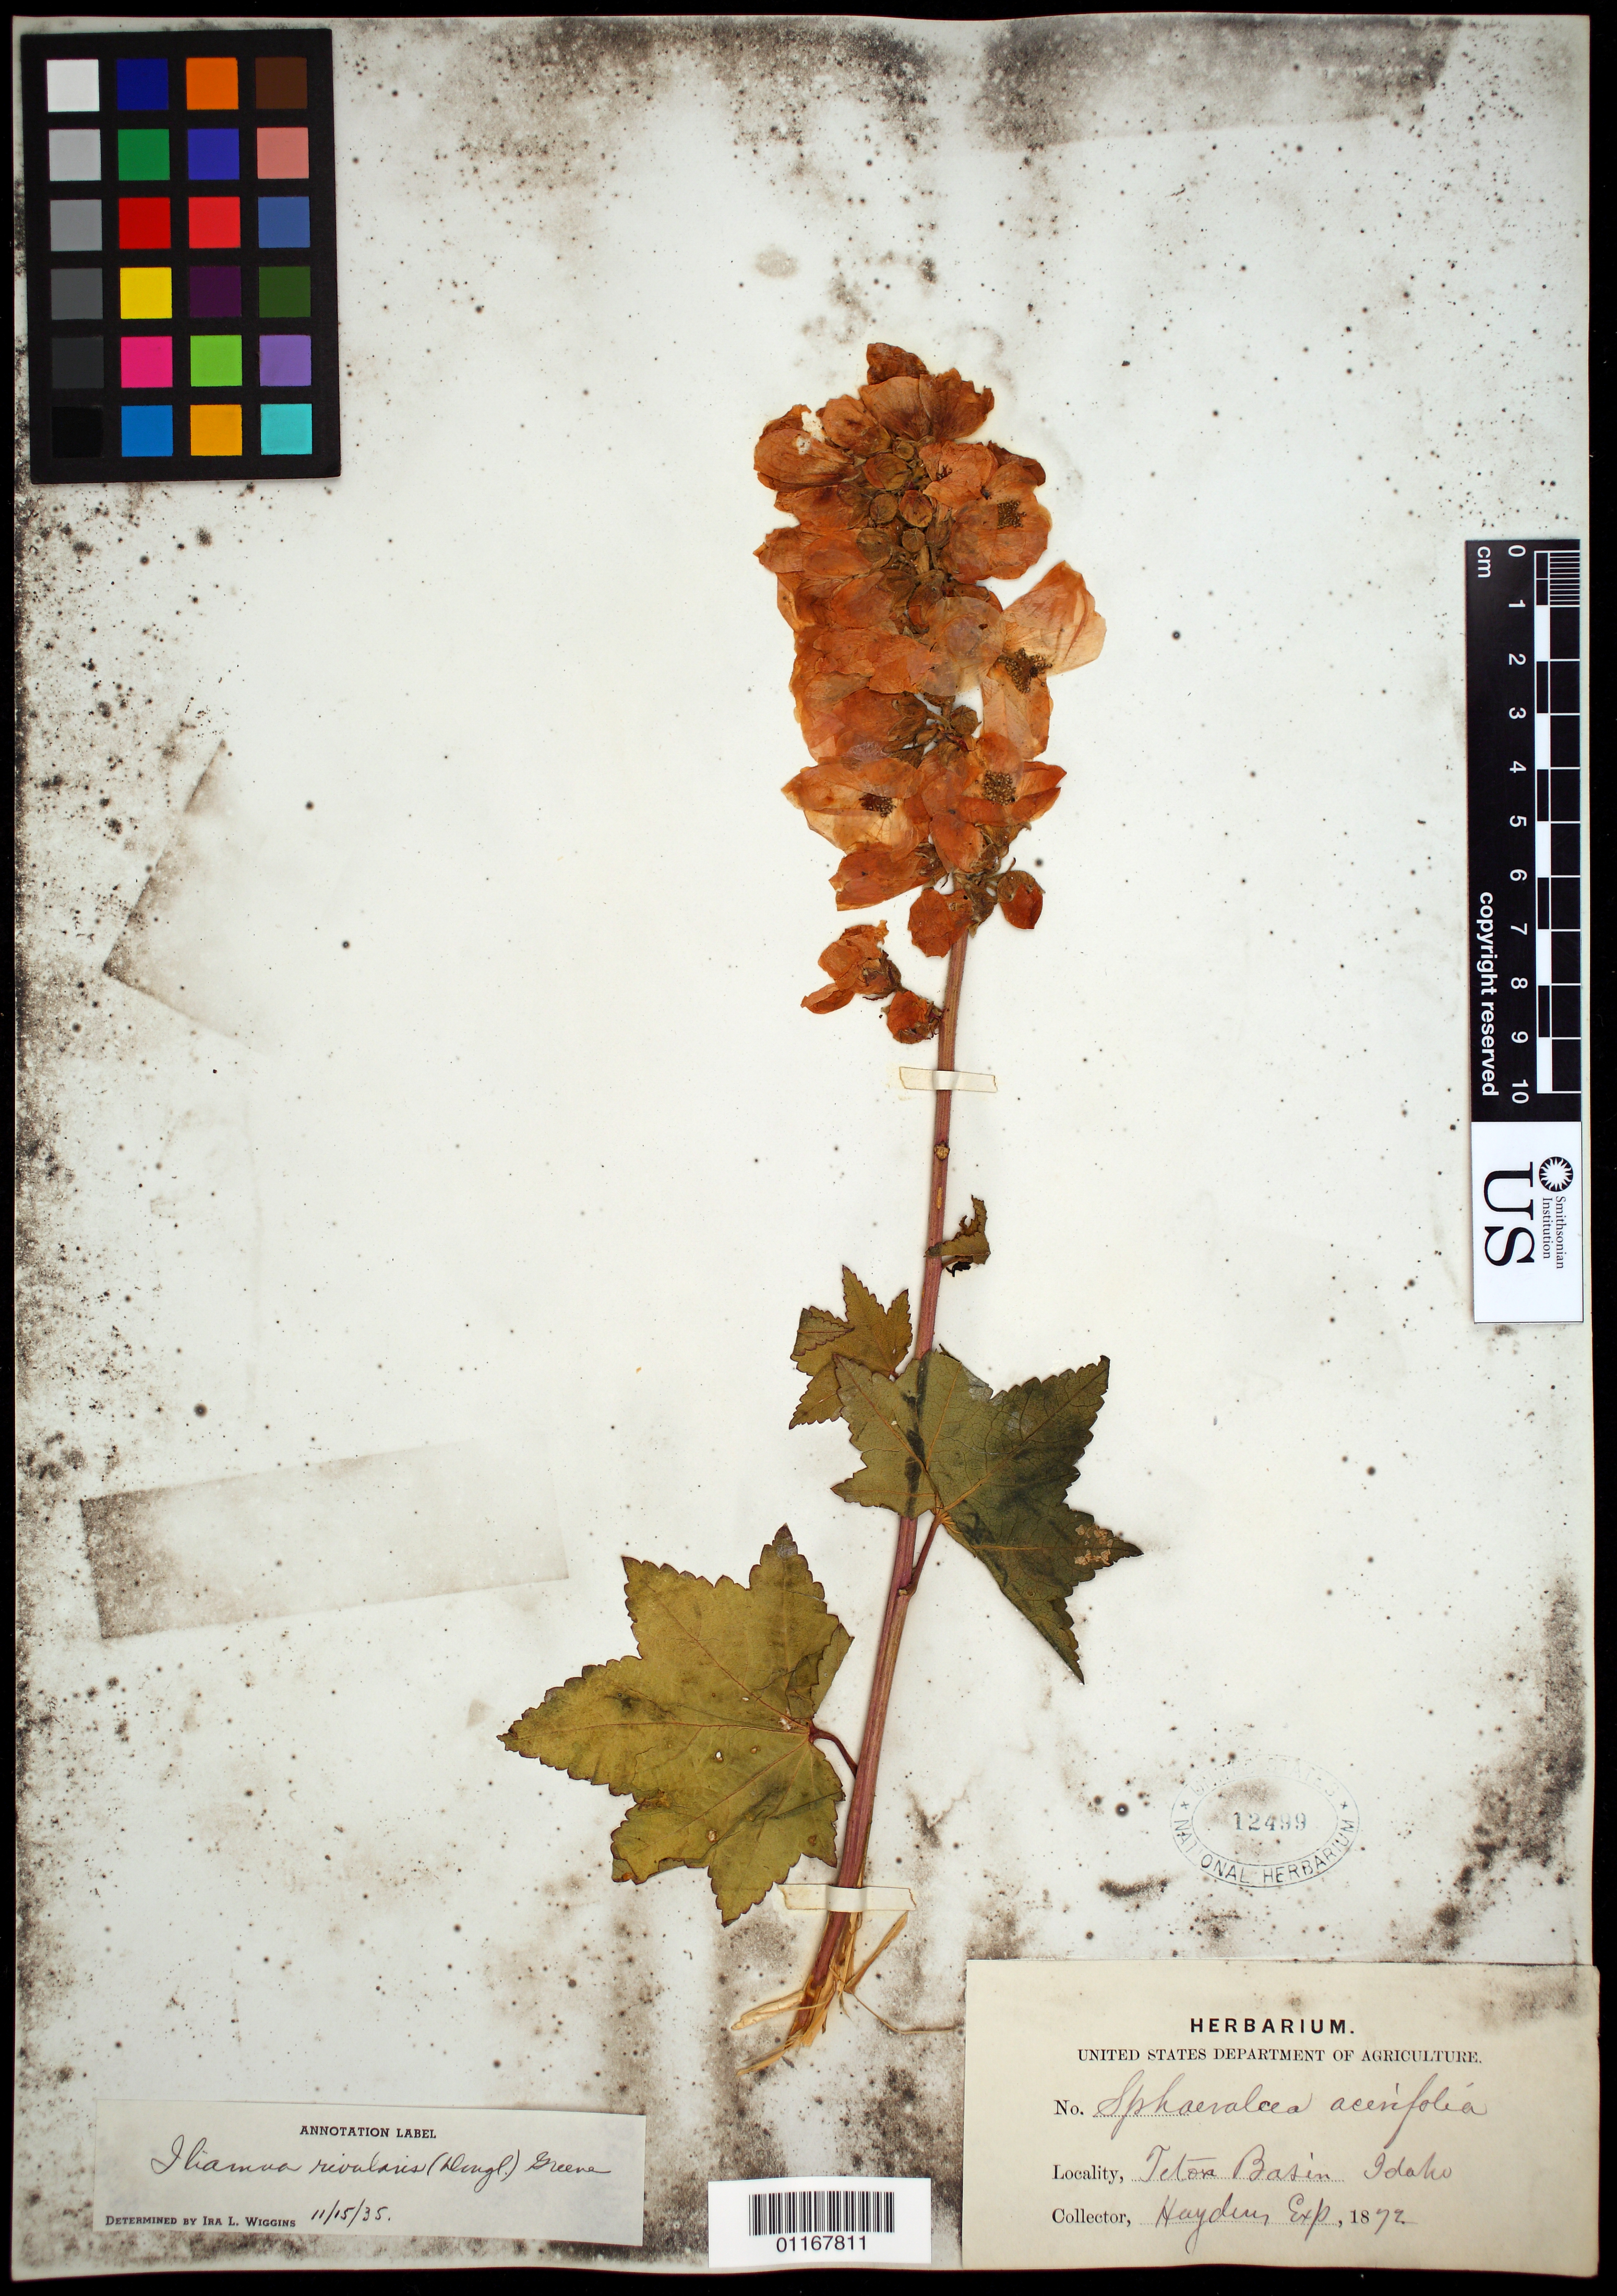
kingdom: Plantae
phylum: Tracheophyta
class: Magnoliopsida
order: Malvales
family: Malvaceae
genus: Iliamna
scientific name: Iliamna rivularis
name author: (Douglas) Greene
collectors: Hayden Exped.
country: United States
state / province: Utah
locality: Teton Basin.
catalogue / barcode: US 12499